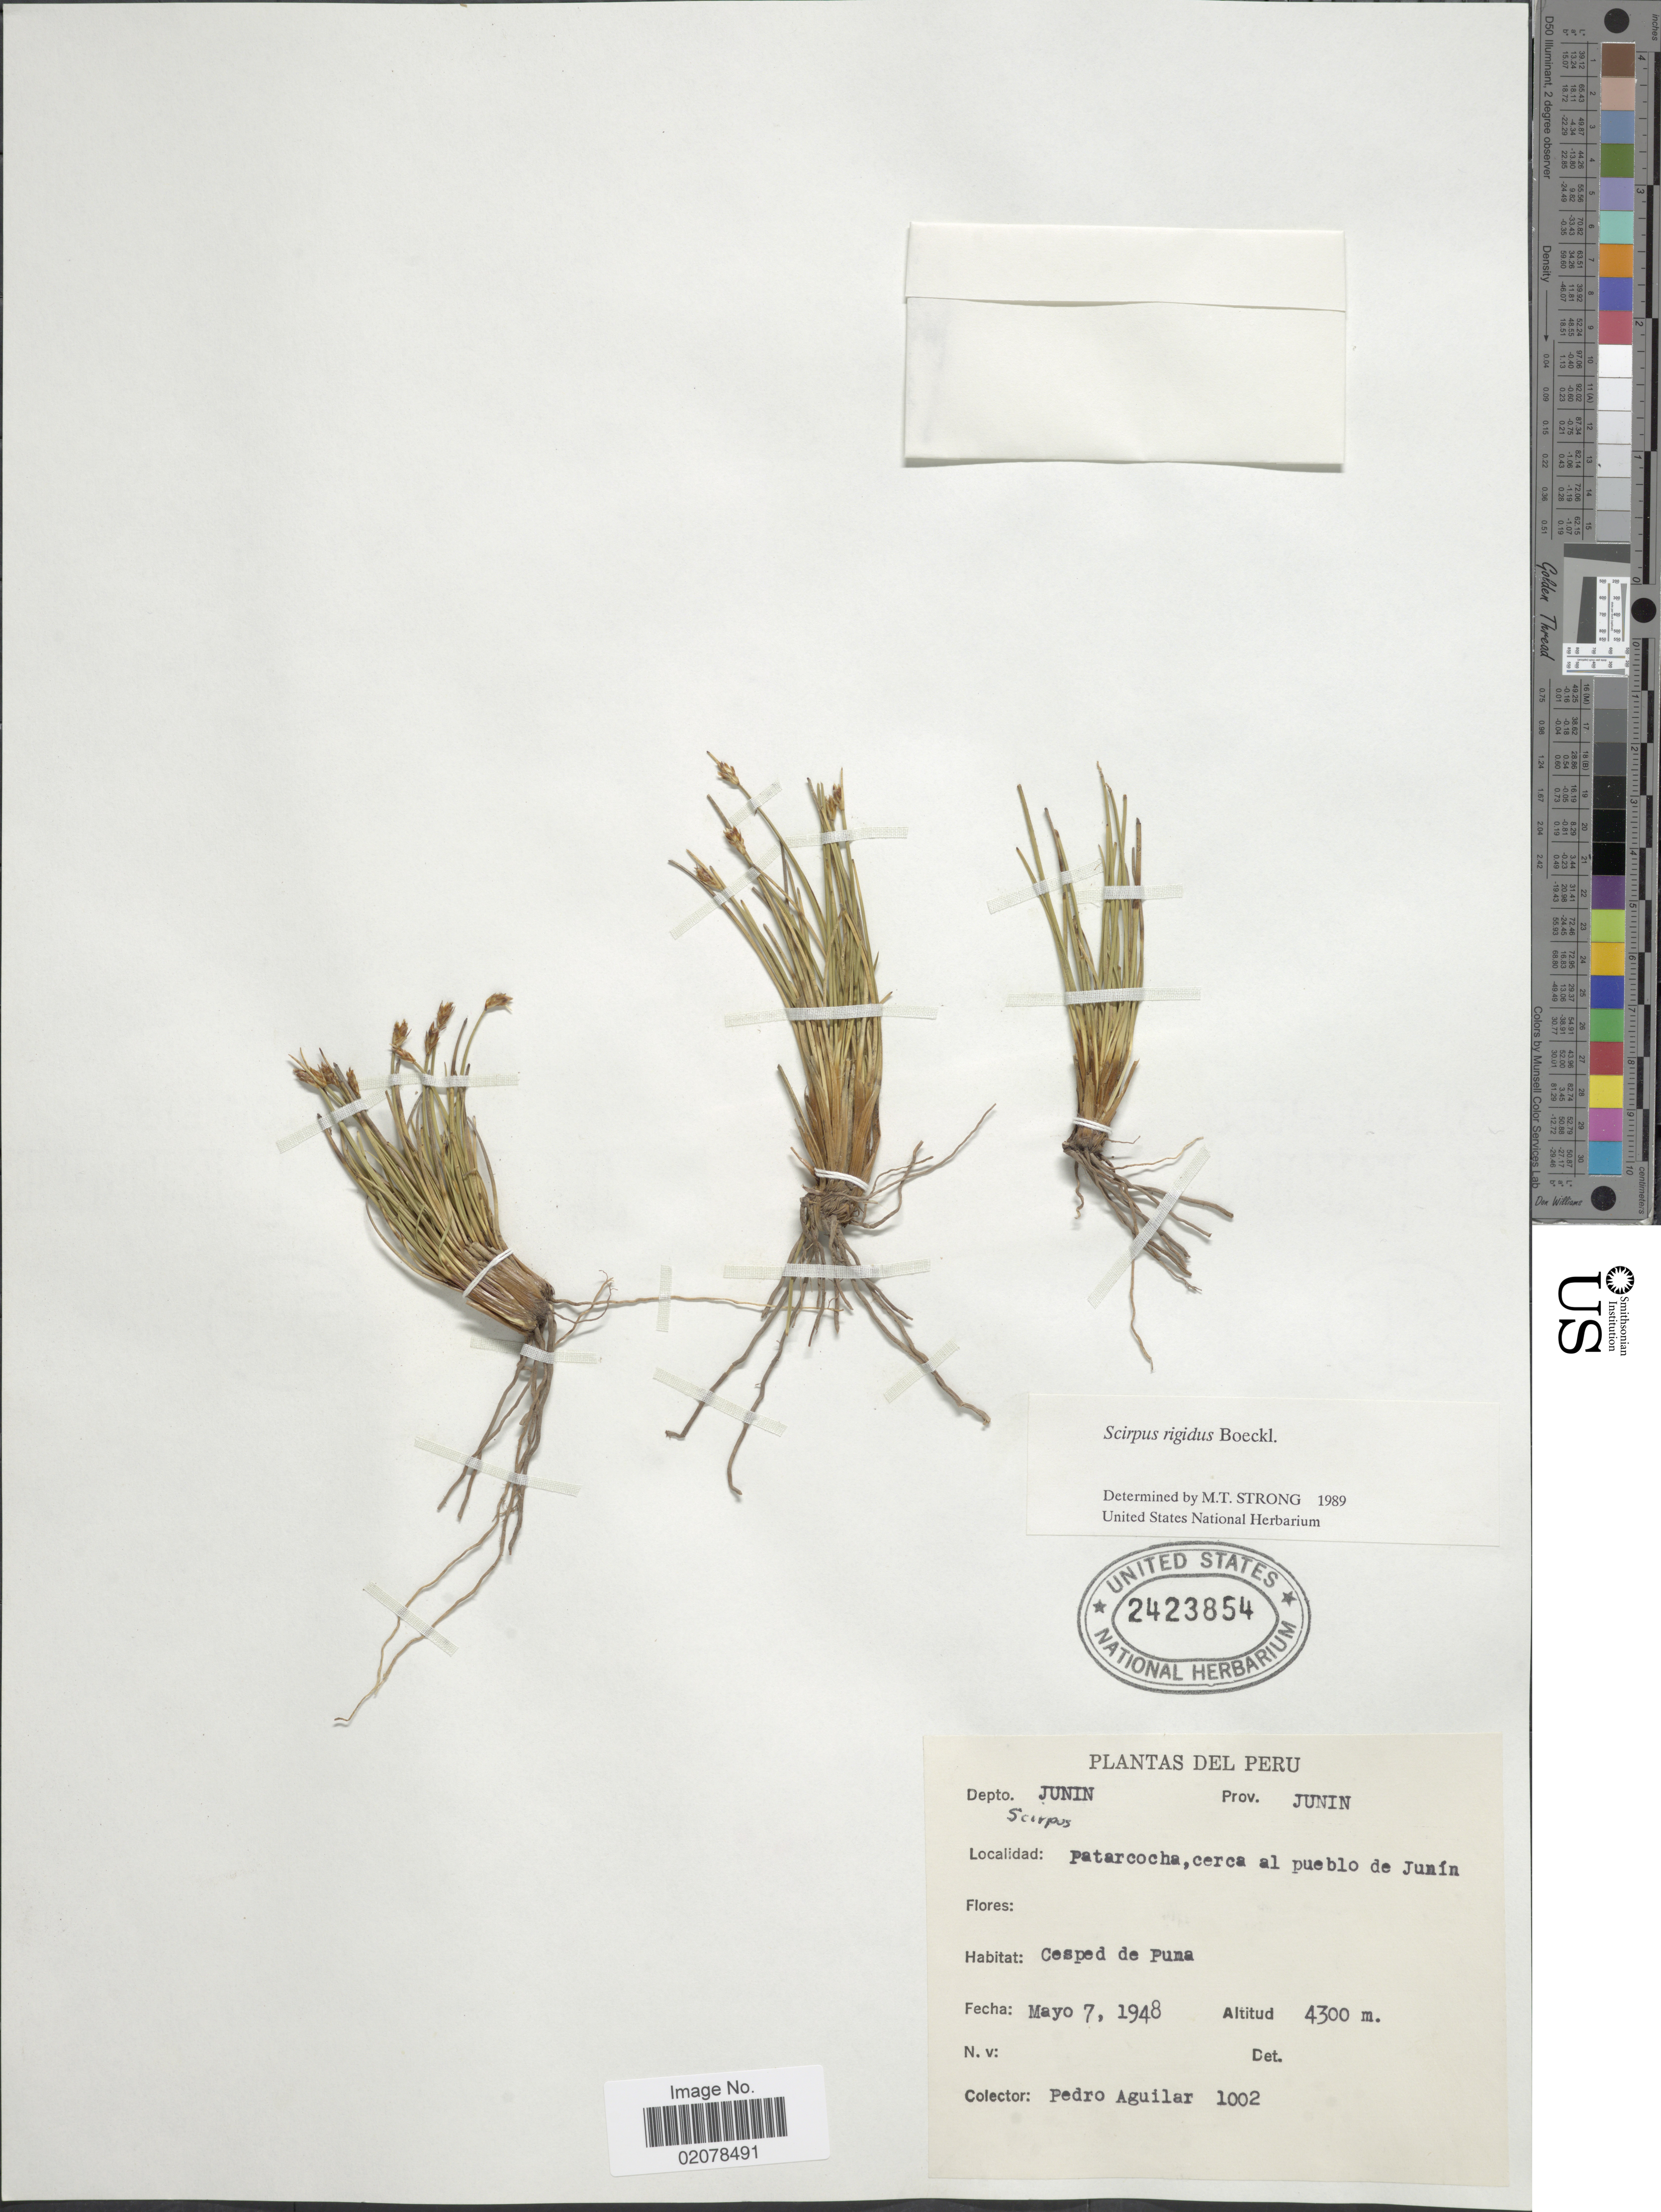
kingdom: Plantae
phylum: Tracheophyta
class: Liliopsida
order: Poales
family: Cyperaceae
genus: Trichophorum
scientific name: Trichophorum rigidum subsp. rigidum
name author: (Steud.) Goetgh. et al.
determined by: Strong, Mark T., (BOT), Smithsonian Institution - National Museum of Natural History (UNITED STATES)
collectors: P. Aguilar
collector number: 1002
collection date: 1948-05-07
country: Peru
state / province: Junín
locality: Depto. Junin, Patarcocha, cerca al puebla de Junin, Cesped de Puna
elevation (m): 4300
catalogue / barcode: US 2423854